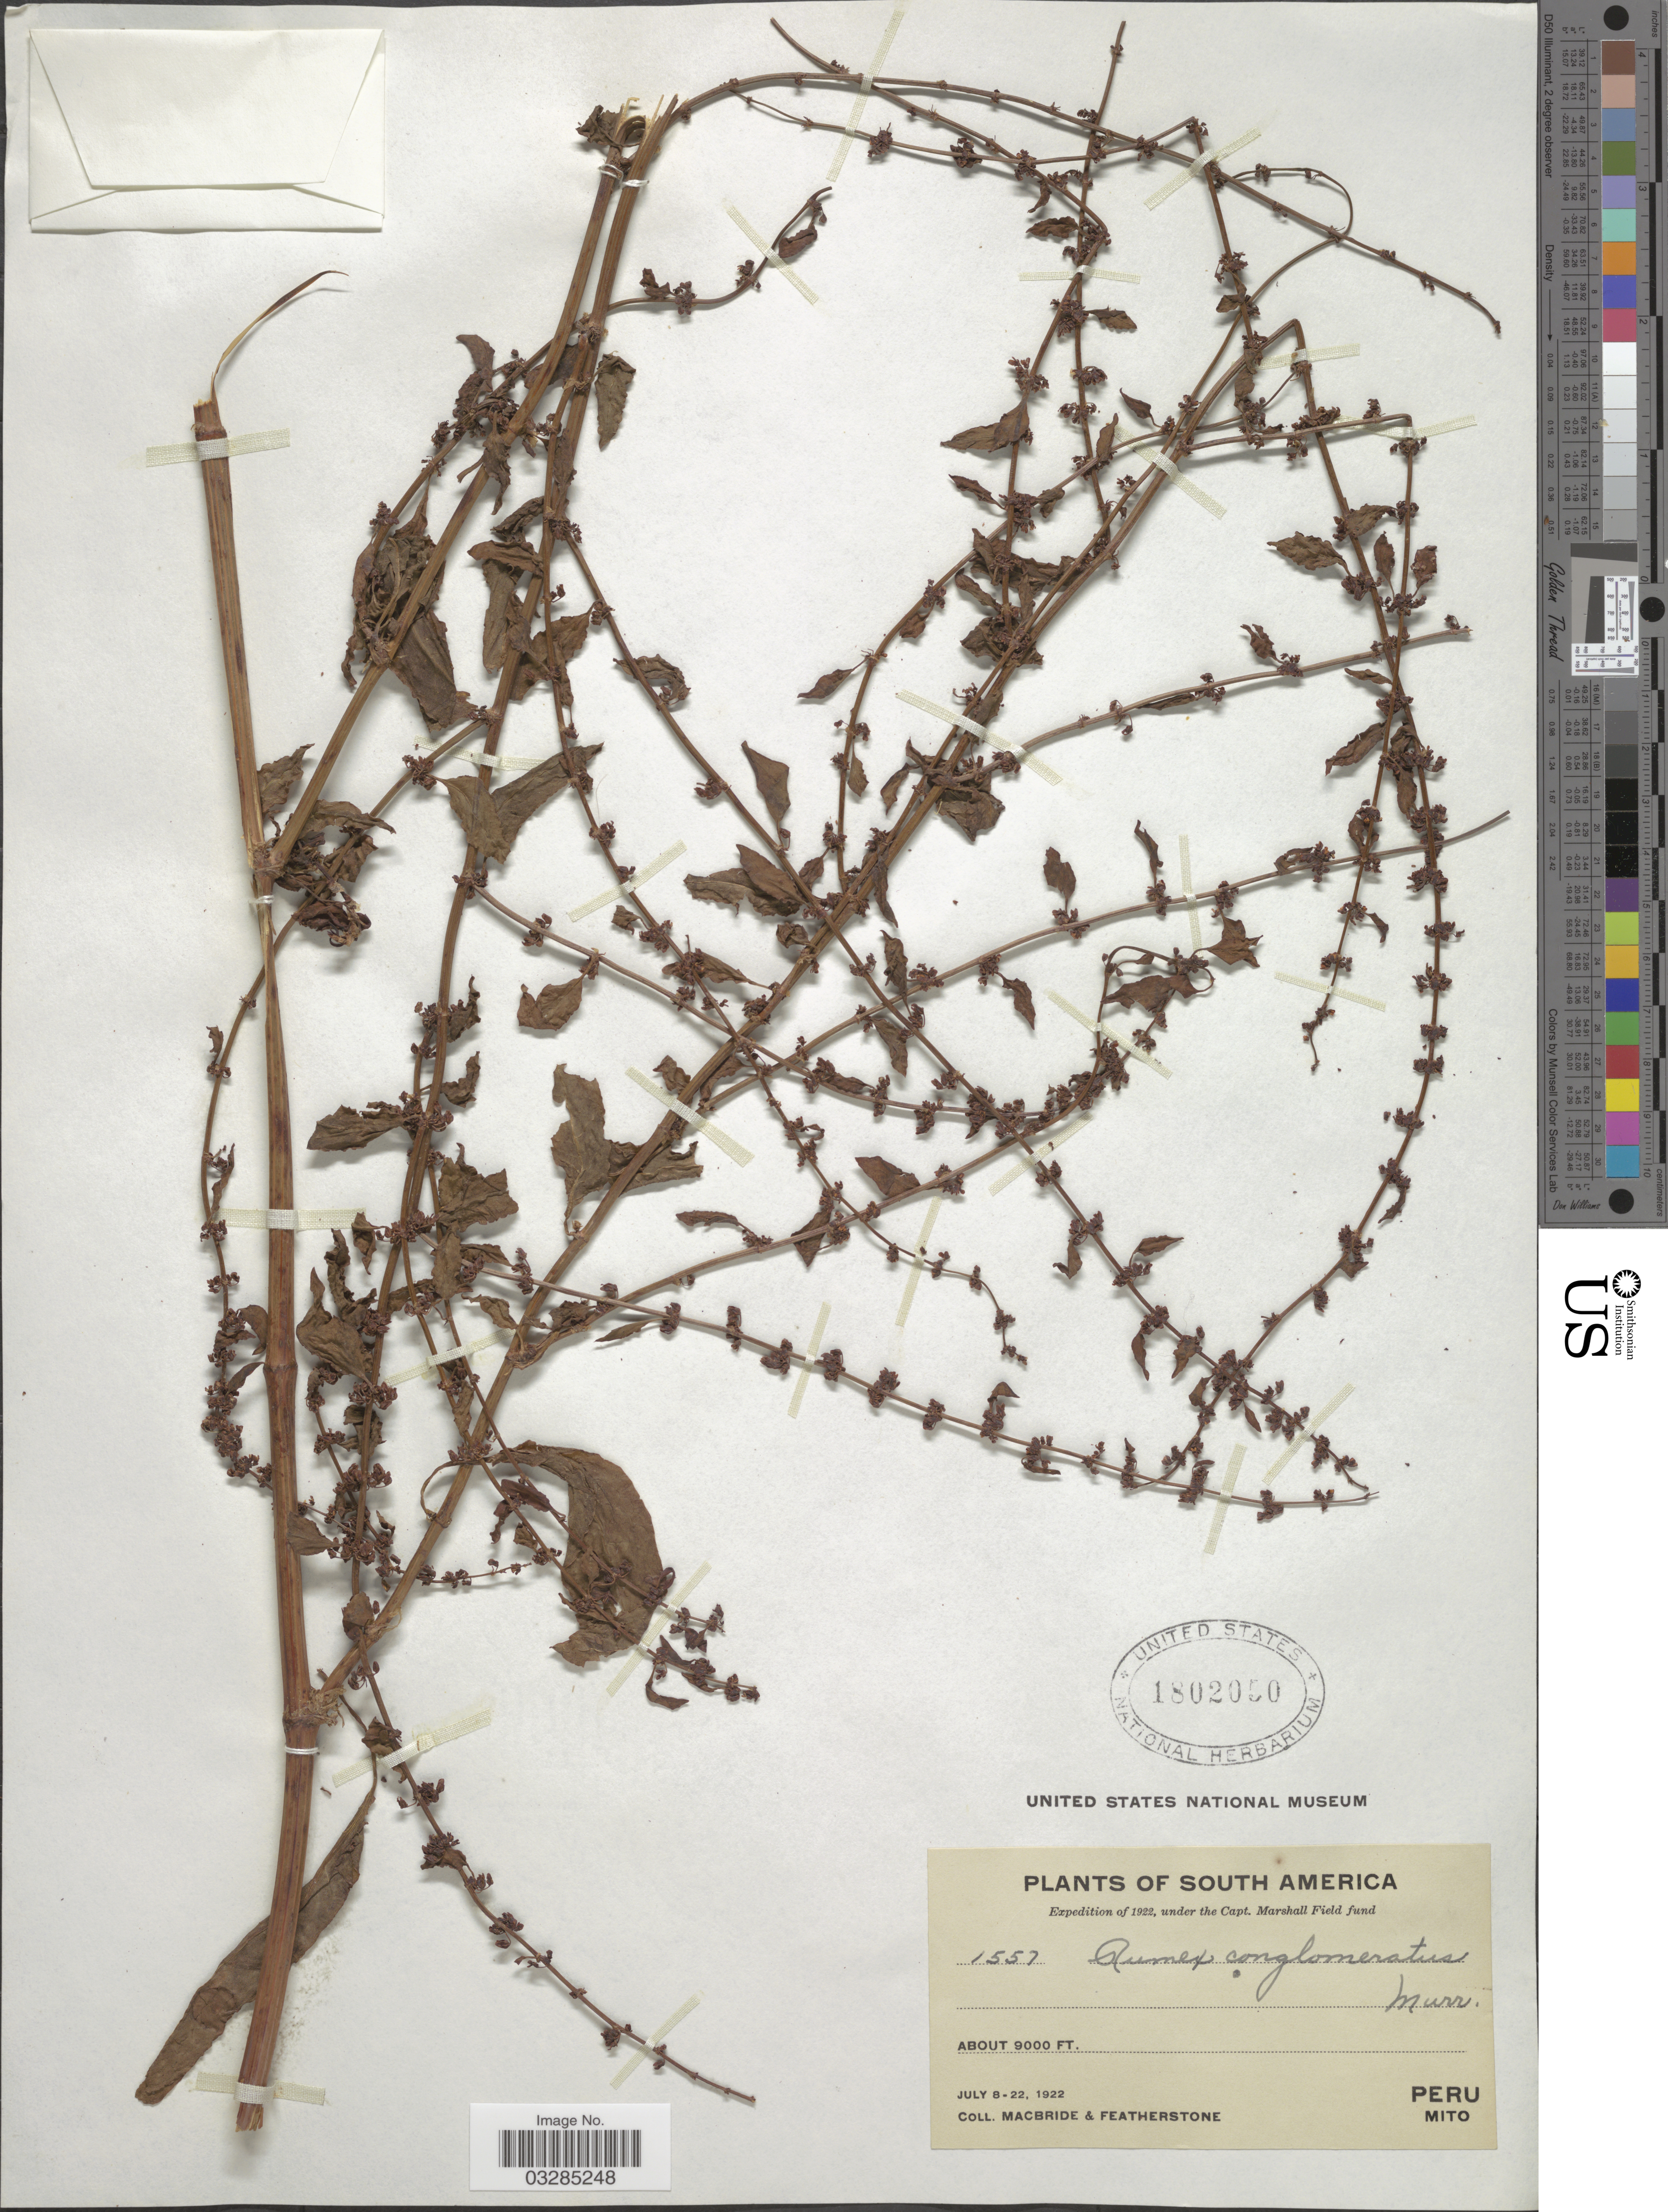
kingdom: Plantae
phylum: Tracheophyta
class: Magnoliopsida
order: Caryophyllales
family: Polygonaceae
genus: Rumex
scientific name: Rumex conglomeratus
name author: Murray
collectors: Macbride, -- & -. Featherstone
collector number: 1557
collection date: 1922-07-08/1922-07-22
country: Peru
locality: Mito.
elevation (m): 2743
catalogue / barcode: US 1802050